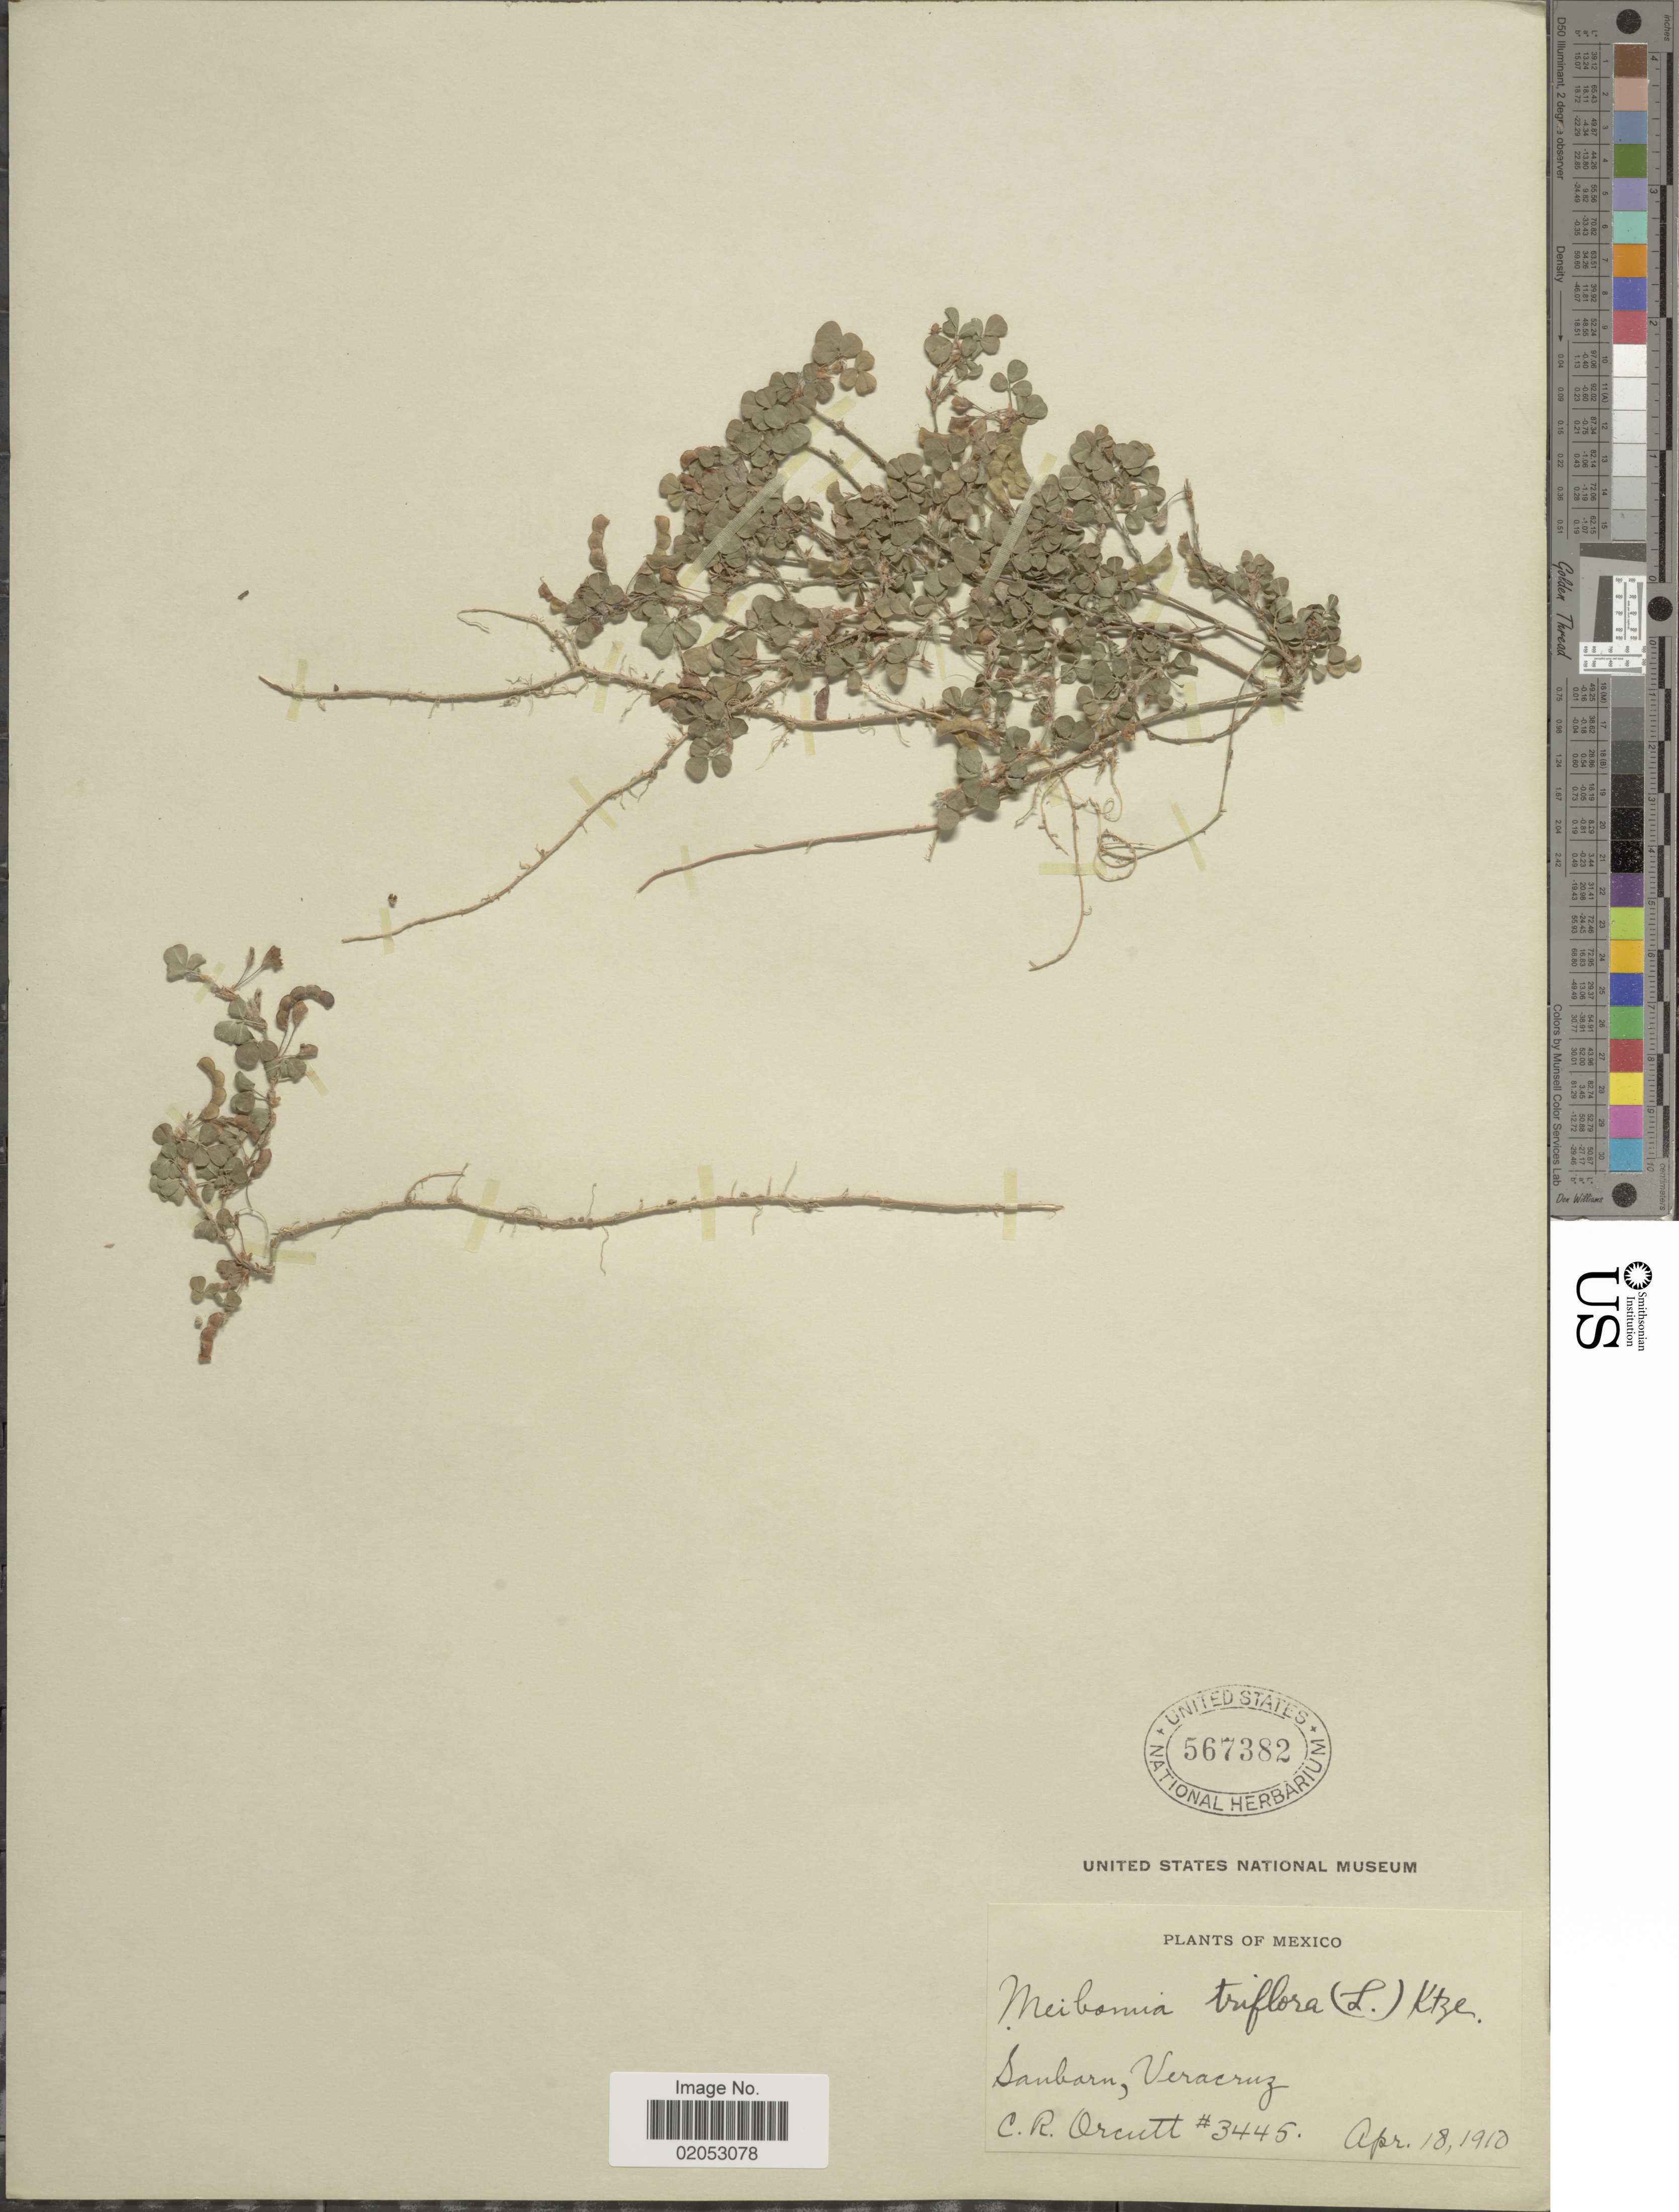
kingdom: Plantae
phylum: Tracheophyta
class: Magnoliopsida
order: Fabales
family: Fabaceae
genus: Grona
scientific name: Grona triflora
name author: (L.) H. Ohashi & K. Ohashi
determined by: Strong, Mark T., (BOT), Smithsonian Institution - National Museum of Natural History (UNITED STATES)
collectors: C. R. Orcutt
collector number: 3445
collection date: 1910-04-18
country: Mexico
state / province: Veracruz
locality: Sanbarn, Veracruz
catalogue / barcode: US 567382